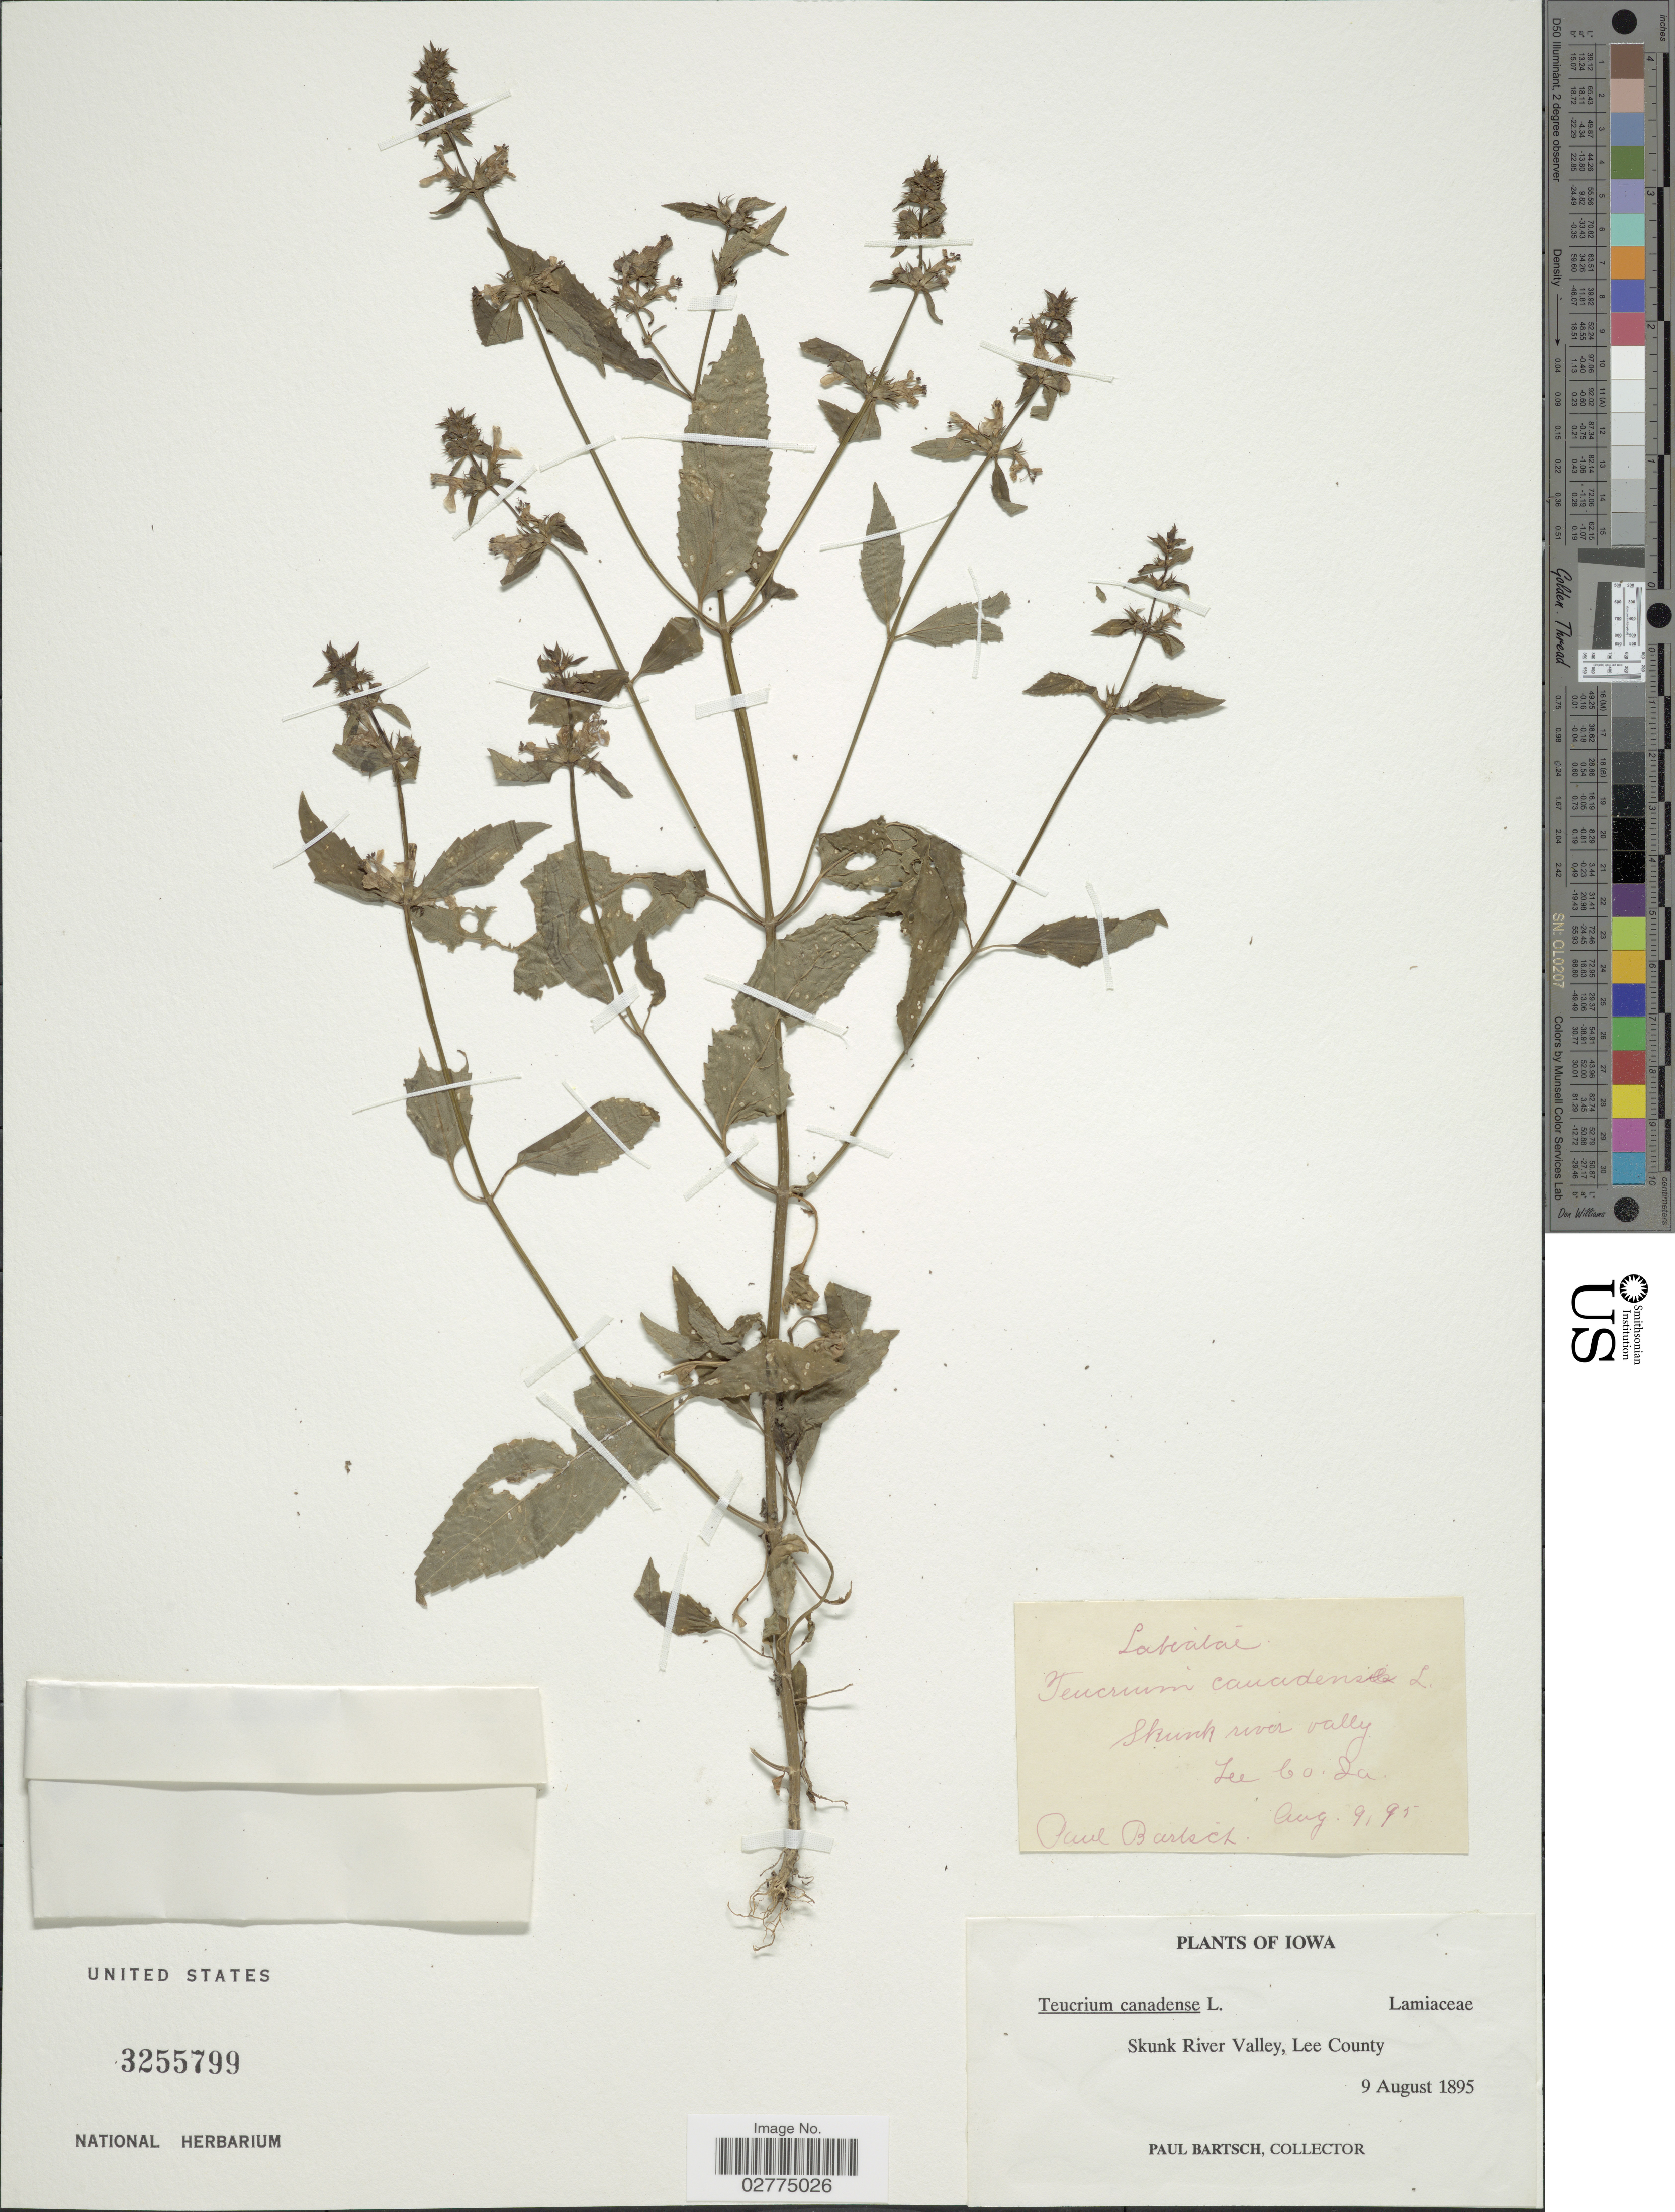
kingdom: Plantae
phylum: Tracheophyta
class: Magnoliopsida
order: Lamiales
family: Lamiaceae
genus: Teucrium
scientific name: Teucrium canadense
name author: L.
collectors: P. Bartsch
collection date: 1895-08-09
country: United States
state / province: Iowa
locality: Skunk River Valley, Lee County.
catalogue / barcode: US 3255799